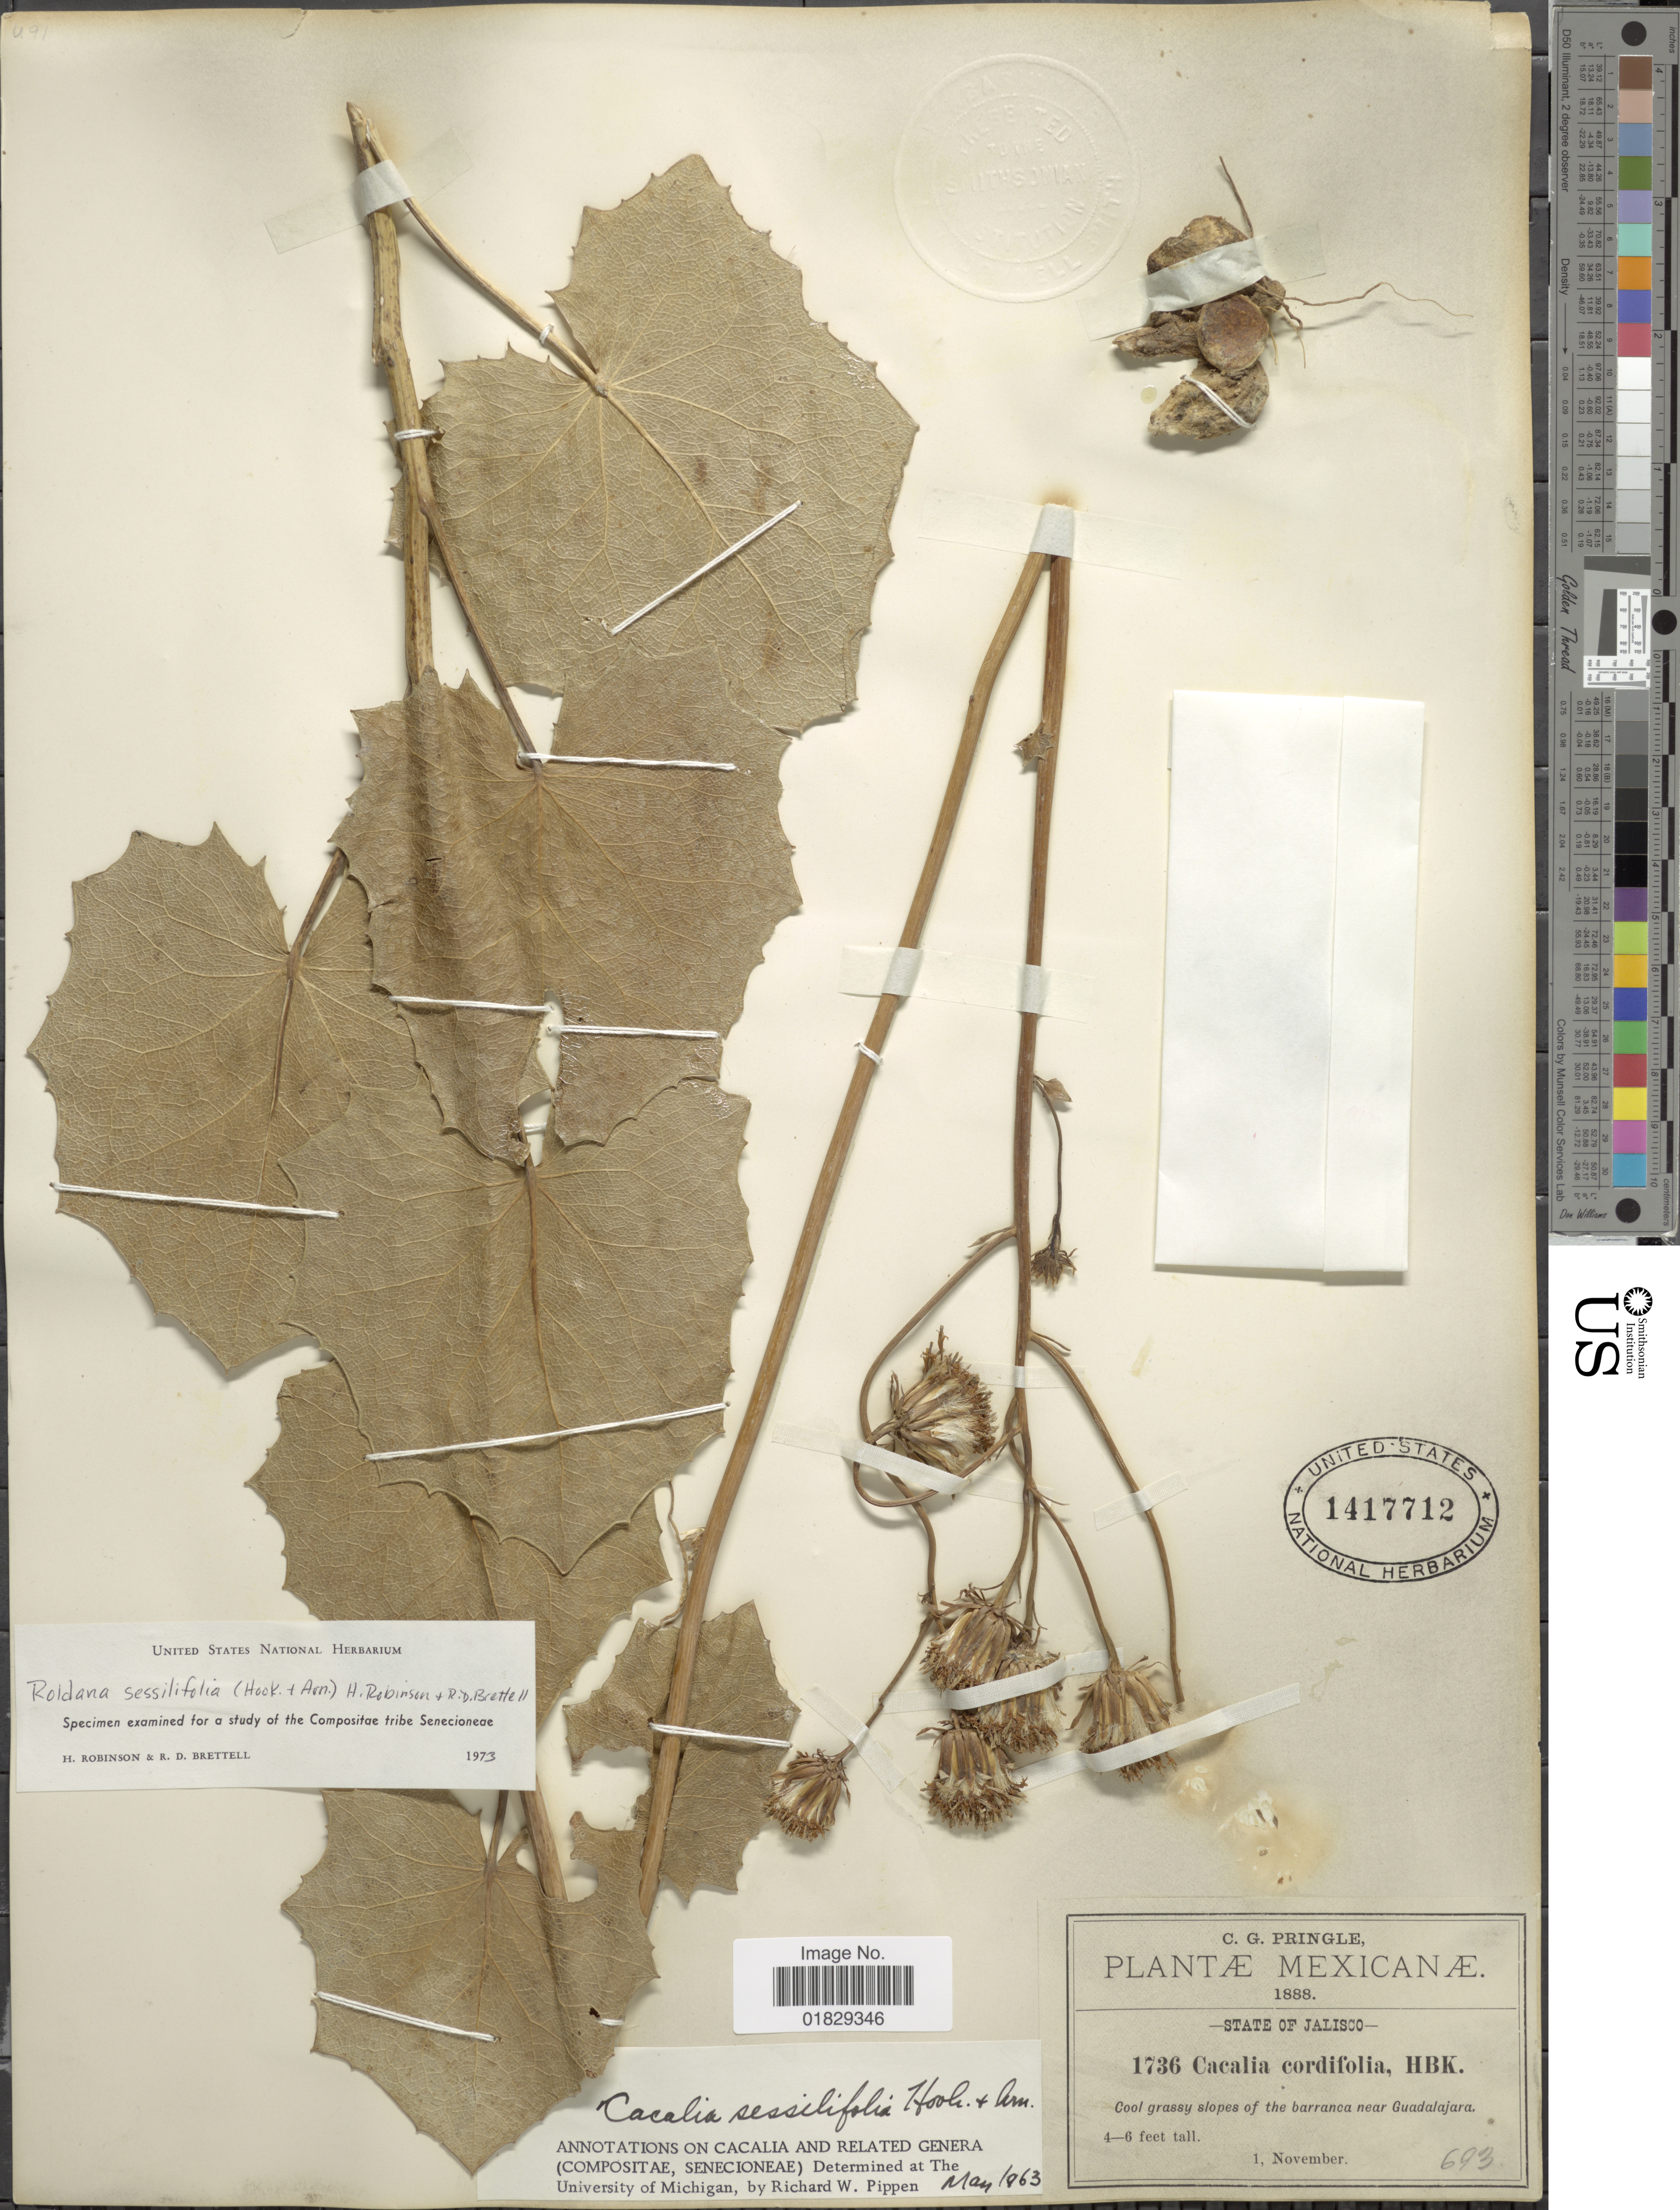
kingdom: Plantae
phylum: Tracheophyta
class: Magnoliopsida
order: Asterales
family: Asteraceae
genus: Roldana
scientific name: Roldana sessilifolia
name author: (Hook.) H. Rob. & Brettell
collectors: C. G. Pringle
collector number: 1736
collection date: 1888-11-01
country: Mexico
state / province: Jalisco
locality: State of Jalisco. Cool grassy slopes of the barranca near Guadalajara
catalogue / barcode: US 1417712